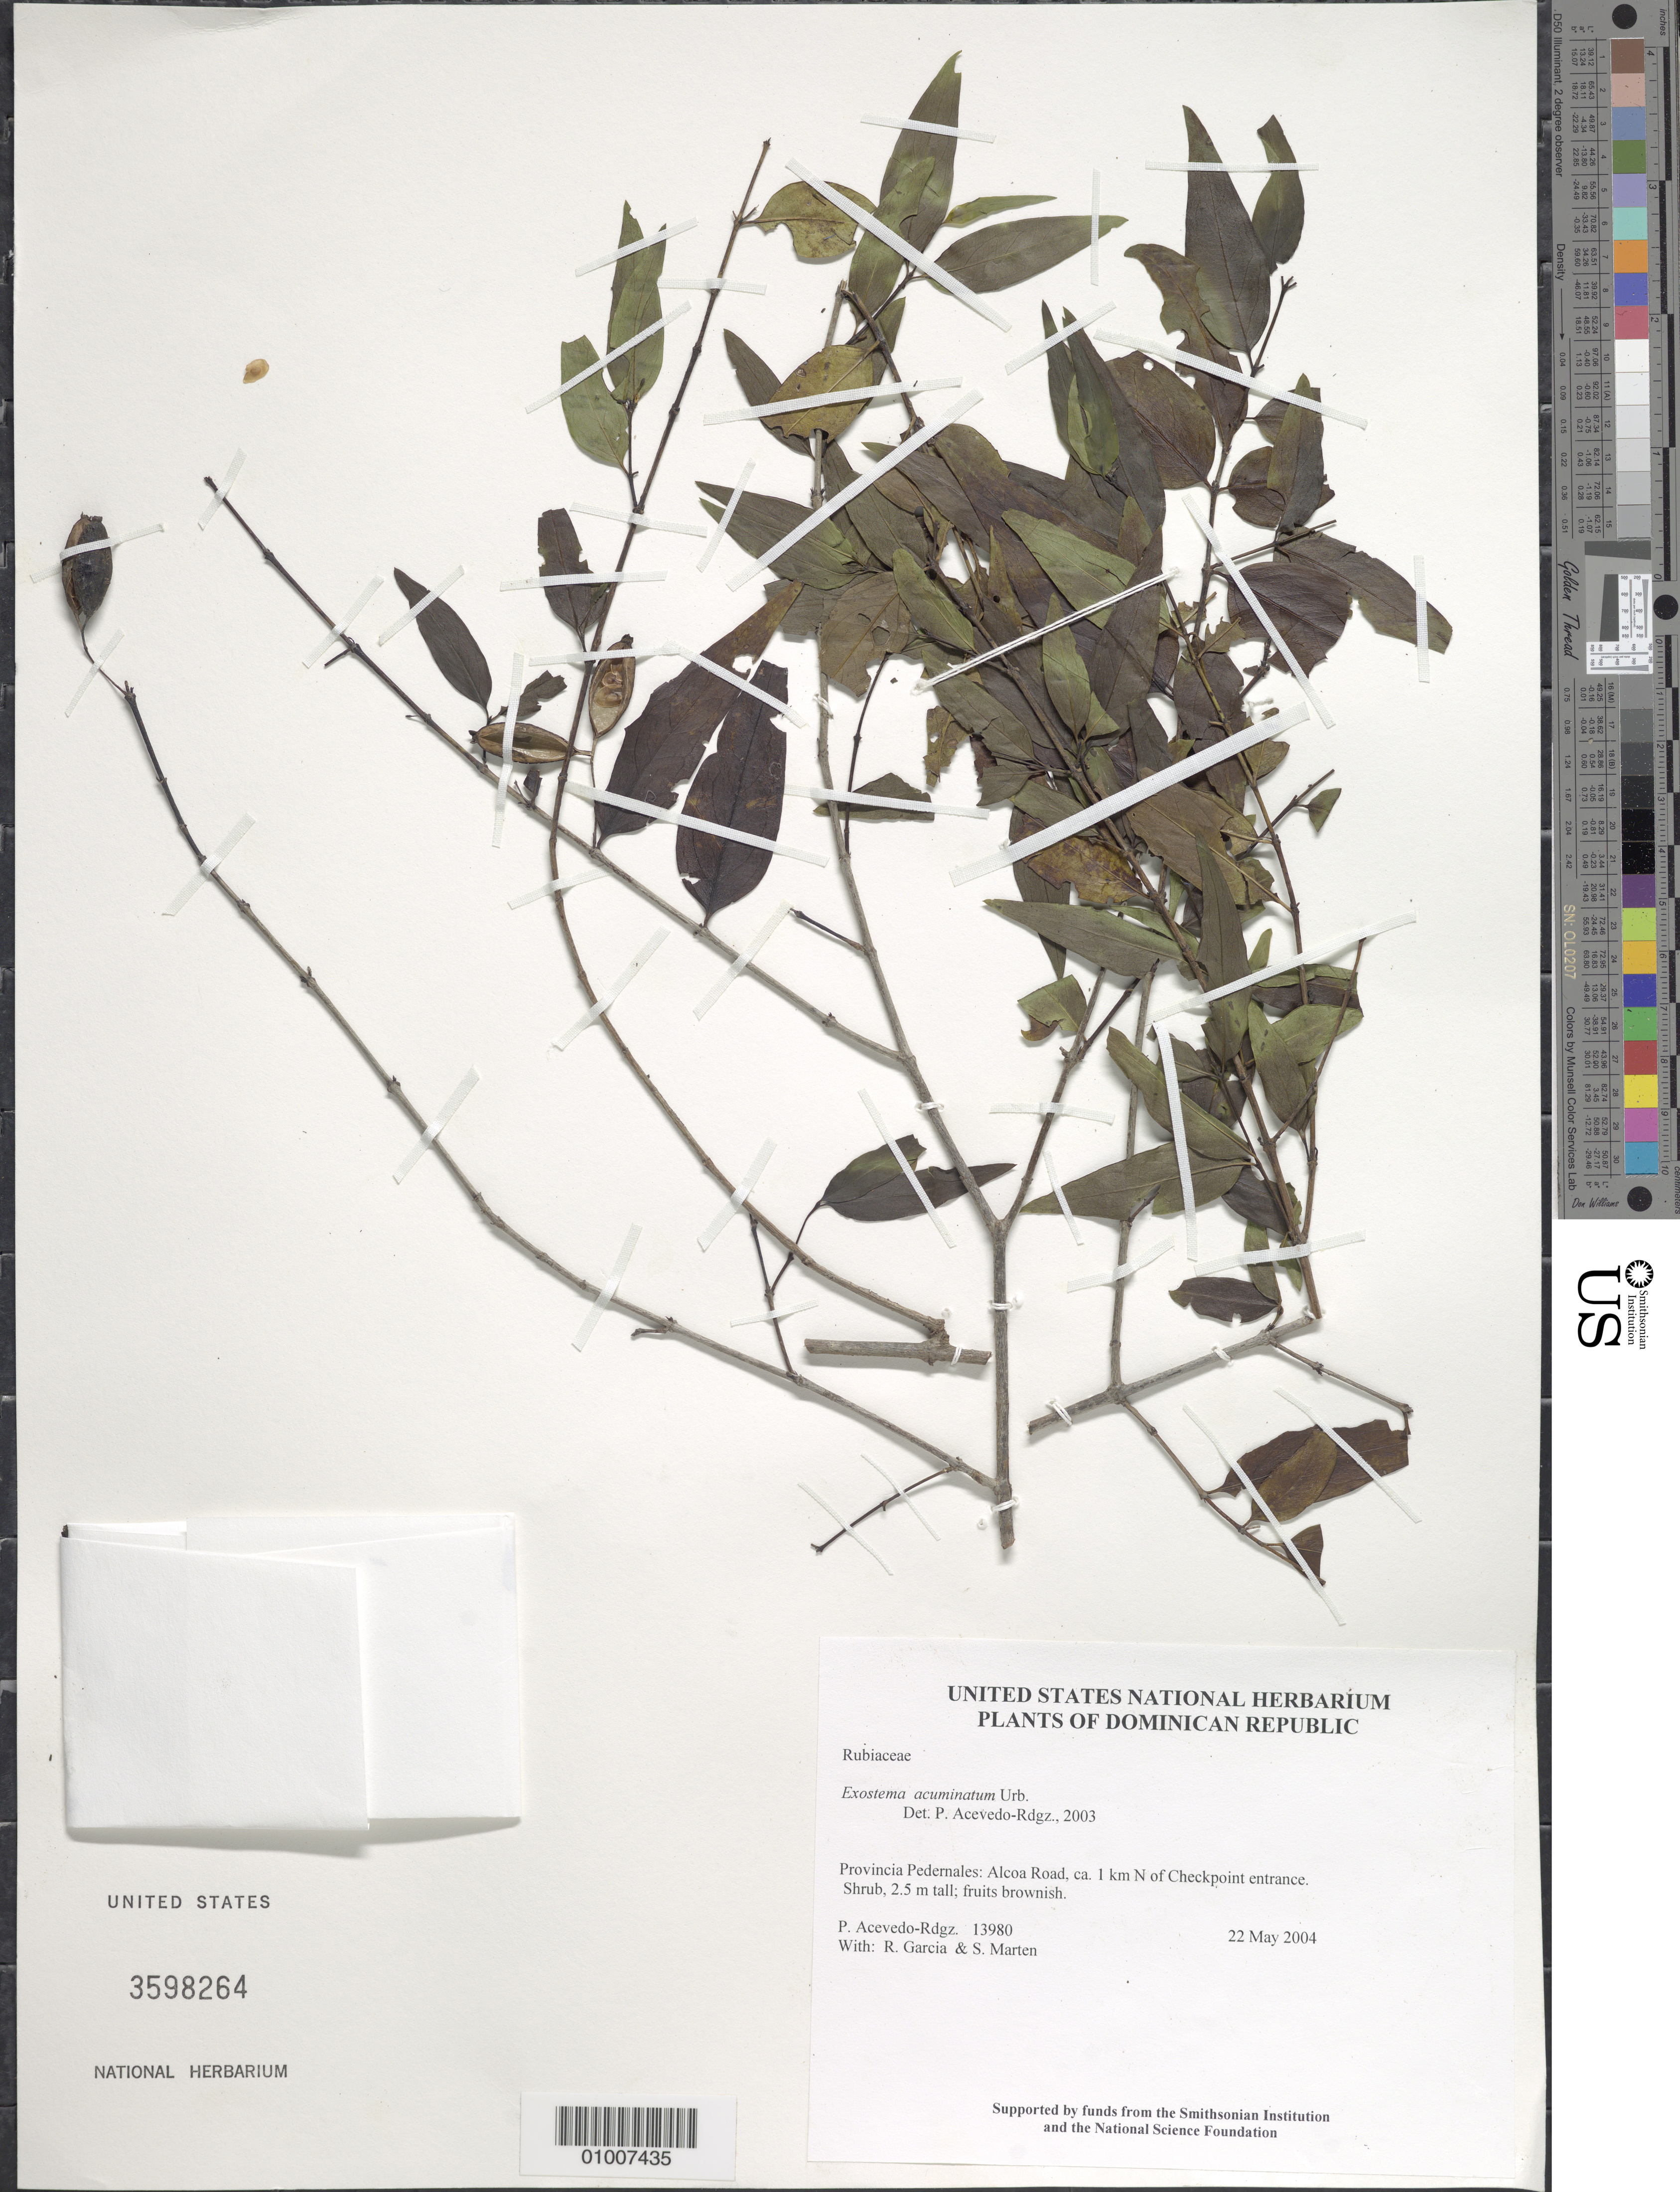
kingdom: Plantae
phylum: Tracheophyta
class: Magnoliopsida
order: Gentianales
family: Rubiaceae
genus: Exostema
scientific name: Exostema acuminatum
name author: Urb.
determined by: Acevedo-Rodríguez, P., (BOT), Smithsonian Institution - National Museum of Natural History (UNITED STATES)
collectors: P. Acevedo-Rodr., R. G. García & S. Marten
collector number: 13980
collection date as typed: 22 May 2004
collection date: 2004-05-22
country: Dominican Republic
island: Hispaniola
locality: Provincia Pedernales: Alcoa Road, ca. 1 km N of Checkpoint entrance.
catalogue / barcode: US 3598264